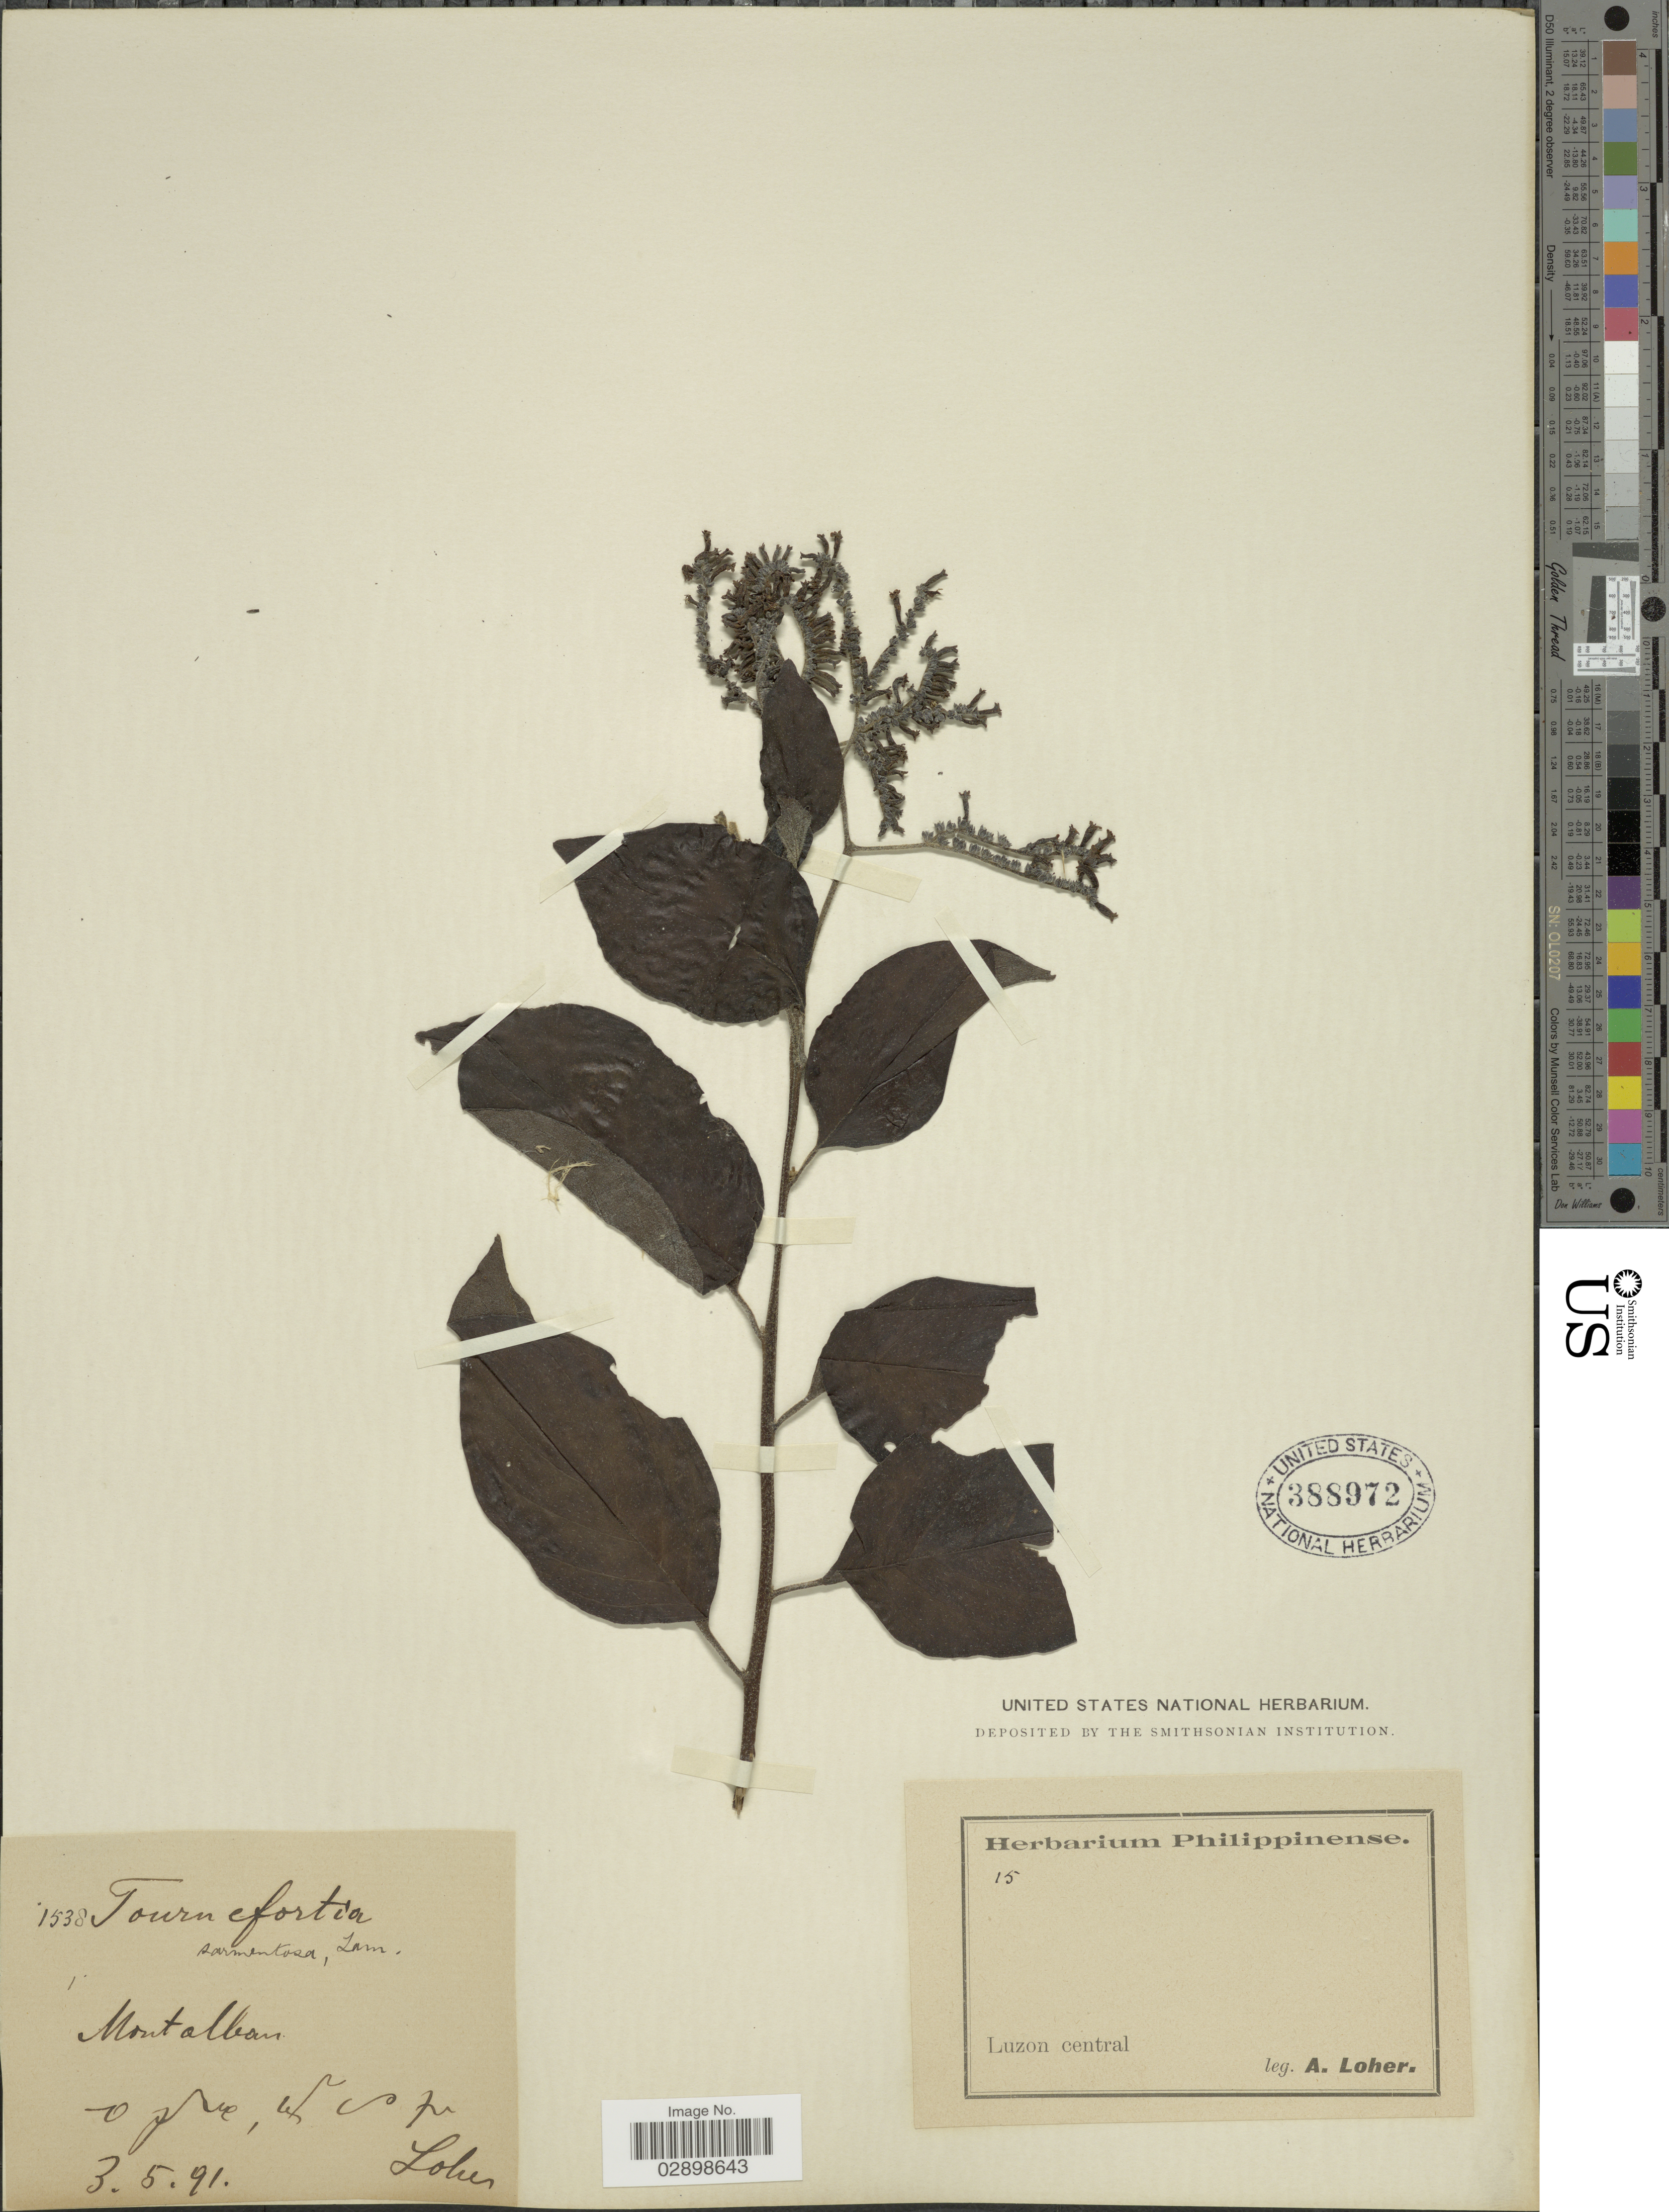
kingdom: Plantae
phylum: Tracheophyta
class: Magnoliopsida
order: Boraginales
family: Heliotropiaceae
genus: Tournefortia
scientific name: Tournefortia sarmentosa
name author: Lam.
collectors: A. Loher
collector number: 15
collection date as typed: Transcribed d/m/y: 3/5/91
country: Philippines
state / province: Central Luzon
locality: Montalban.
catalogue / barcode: US 388972